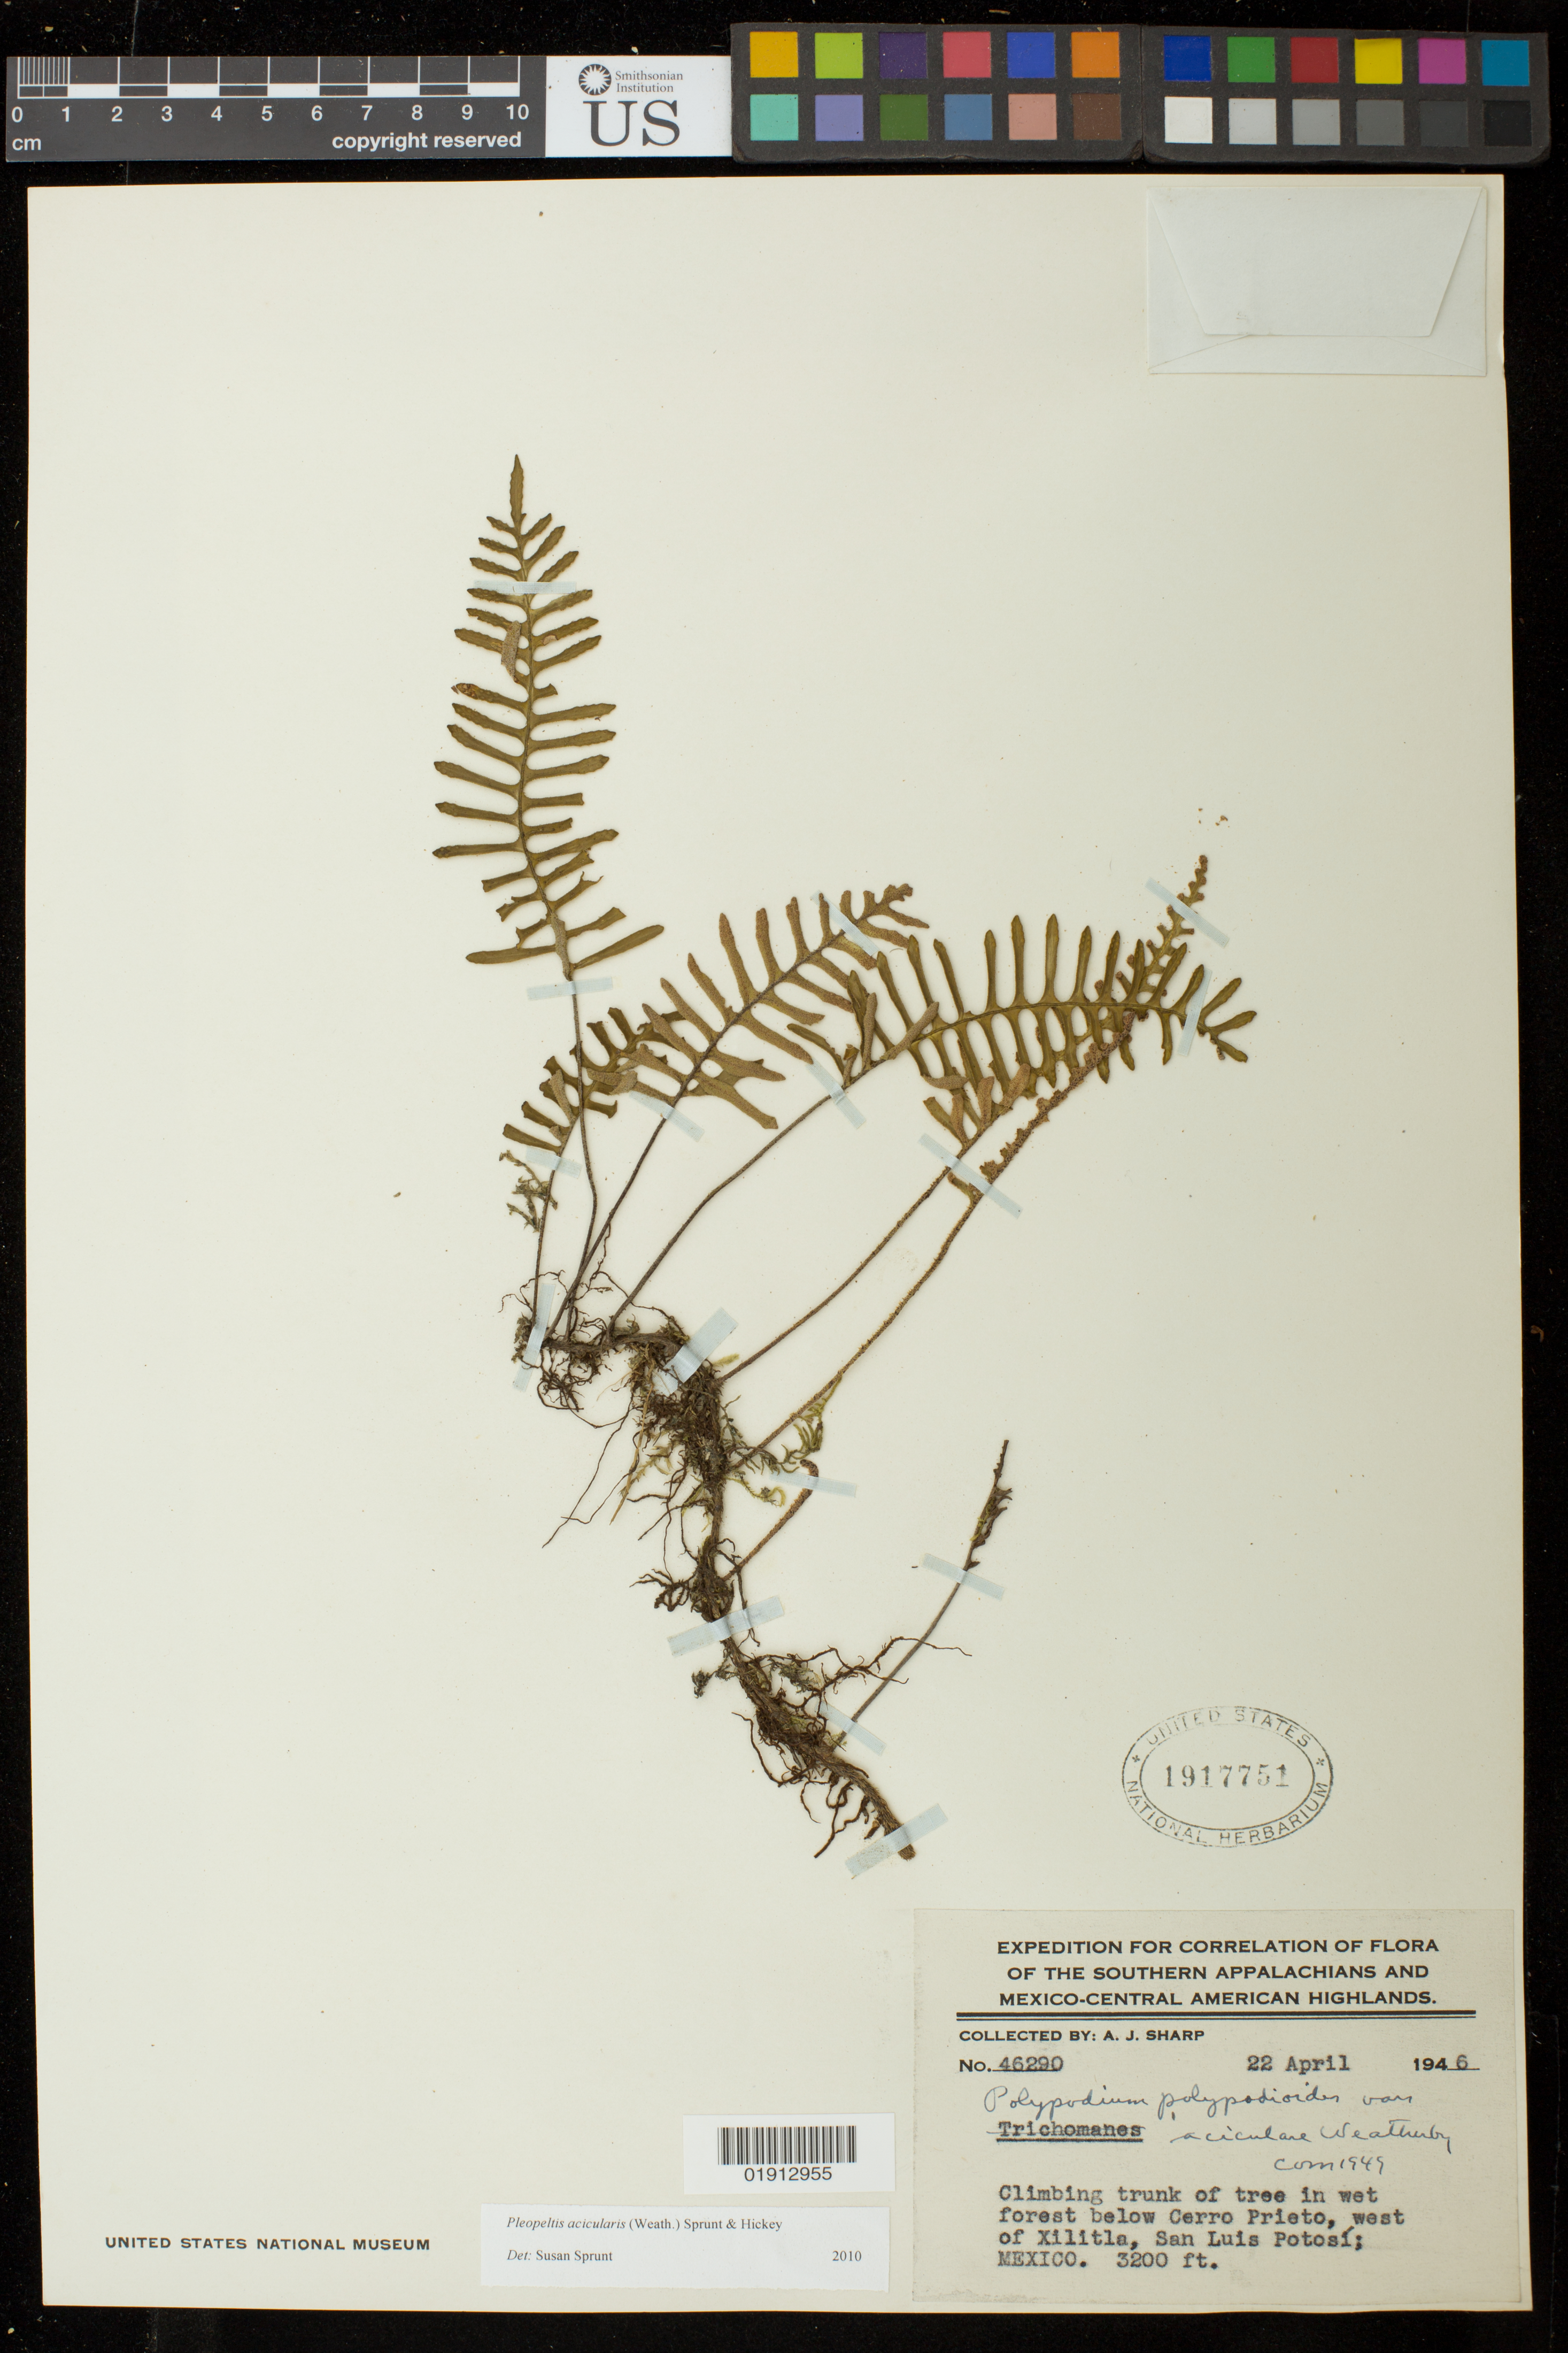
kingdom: Plantae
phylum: Tracheophyta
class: Polypodiopsida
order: Polypodiales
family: Polypodiaceae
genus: Pleopeltis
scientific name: Pleopeltis acicularis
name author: (Weath.) A.R. Sm. & Krömer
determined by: Sprunt, S. V.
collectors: A. J. Sharp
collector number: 46290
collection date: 1946-04-22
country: Mexico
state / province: San Luis Potosí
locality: The Southern Appalachians and Mexico-Central American Highlands, below Cerro Prieto, west of Xilitla.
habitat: Climbing trunk of tree in wet forest.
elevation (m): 975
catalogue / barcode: US 1917751